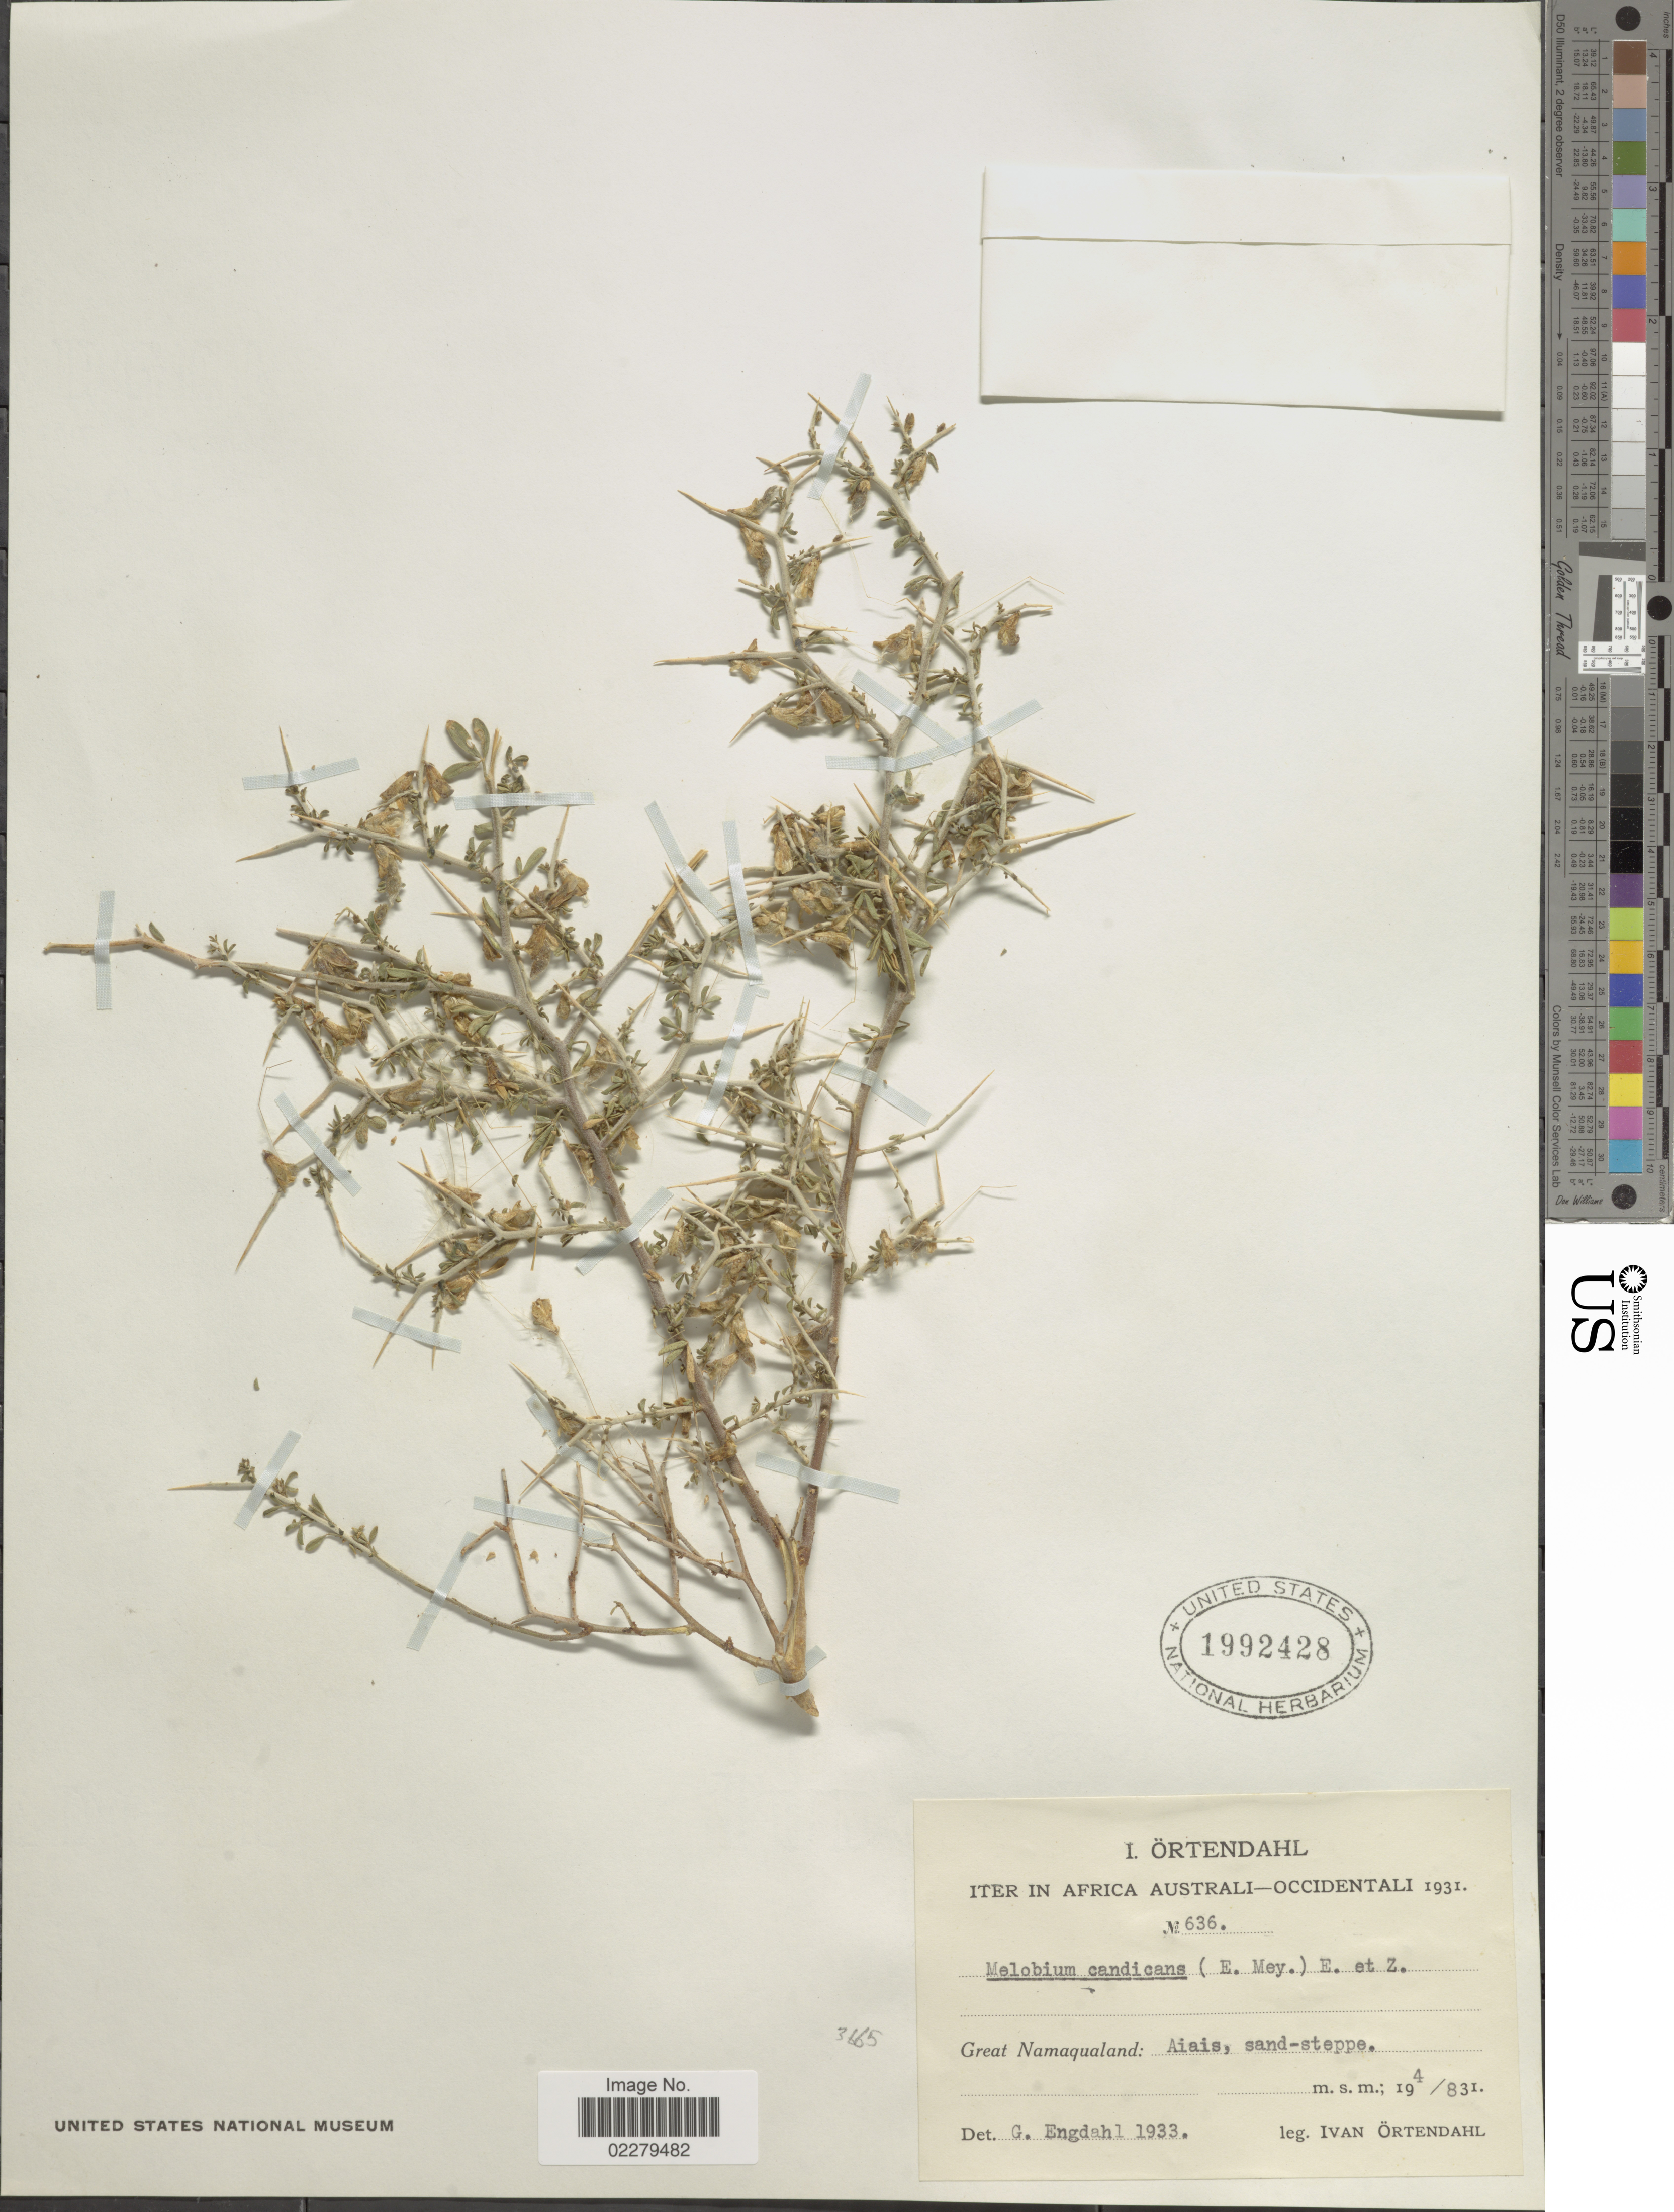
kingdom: Plantae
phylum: Tracheophyta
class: Magnoliopsida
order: Fabales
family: Fabaceae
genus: Melolobium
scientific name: Melolobium candicans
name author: Eckl. & Zeyh.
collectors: I. Ortendahl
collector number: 636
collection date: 1931-08-04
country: Namibia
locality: Africa Australi-Occidentali. Great Namaqualand: Aiais, sand-steppe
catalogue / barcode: US 1992428